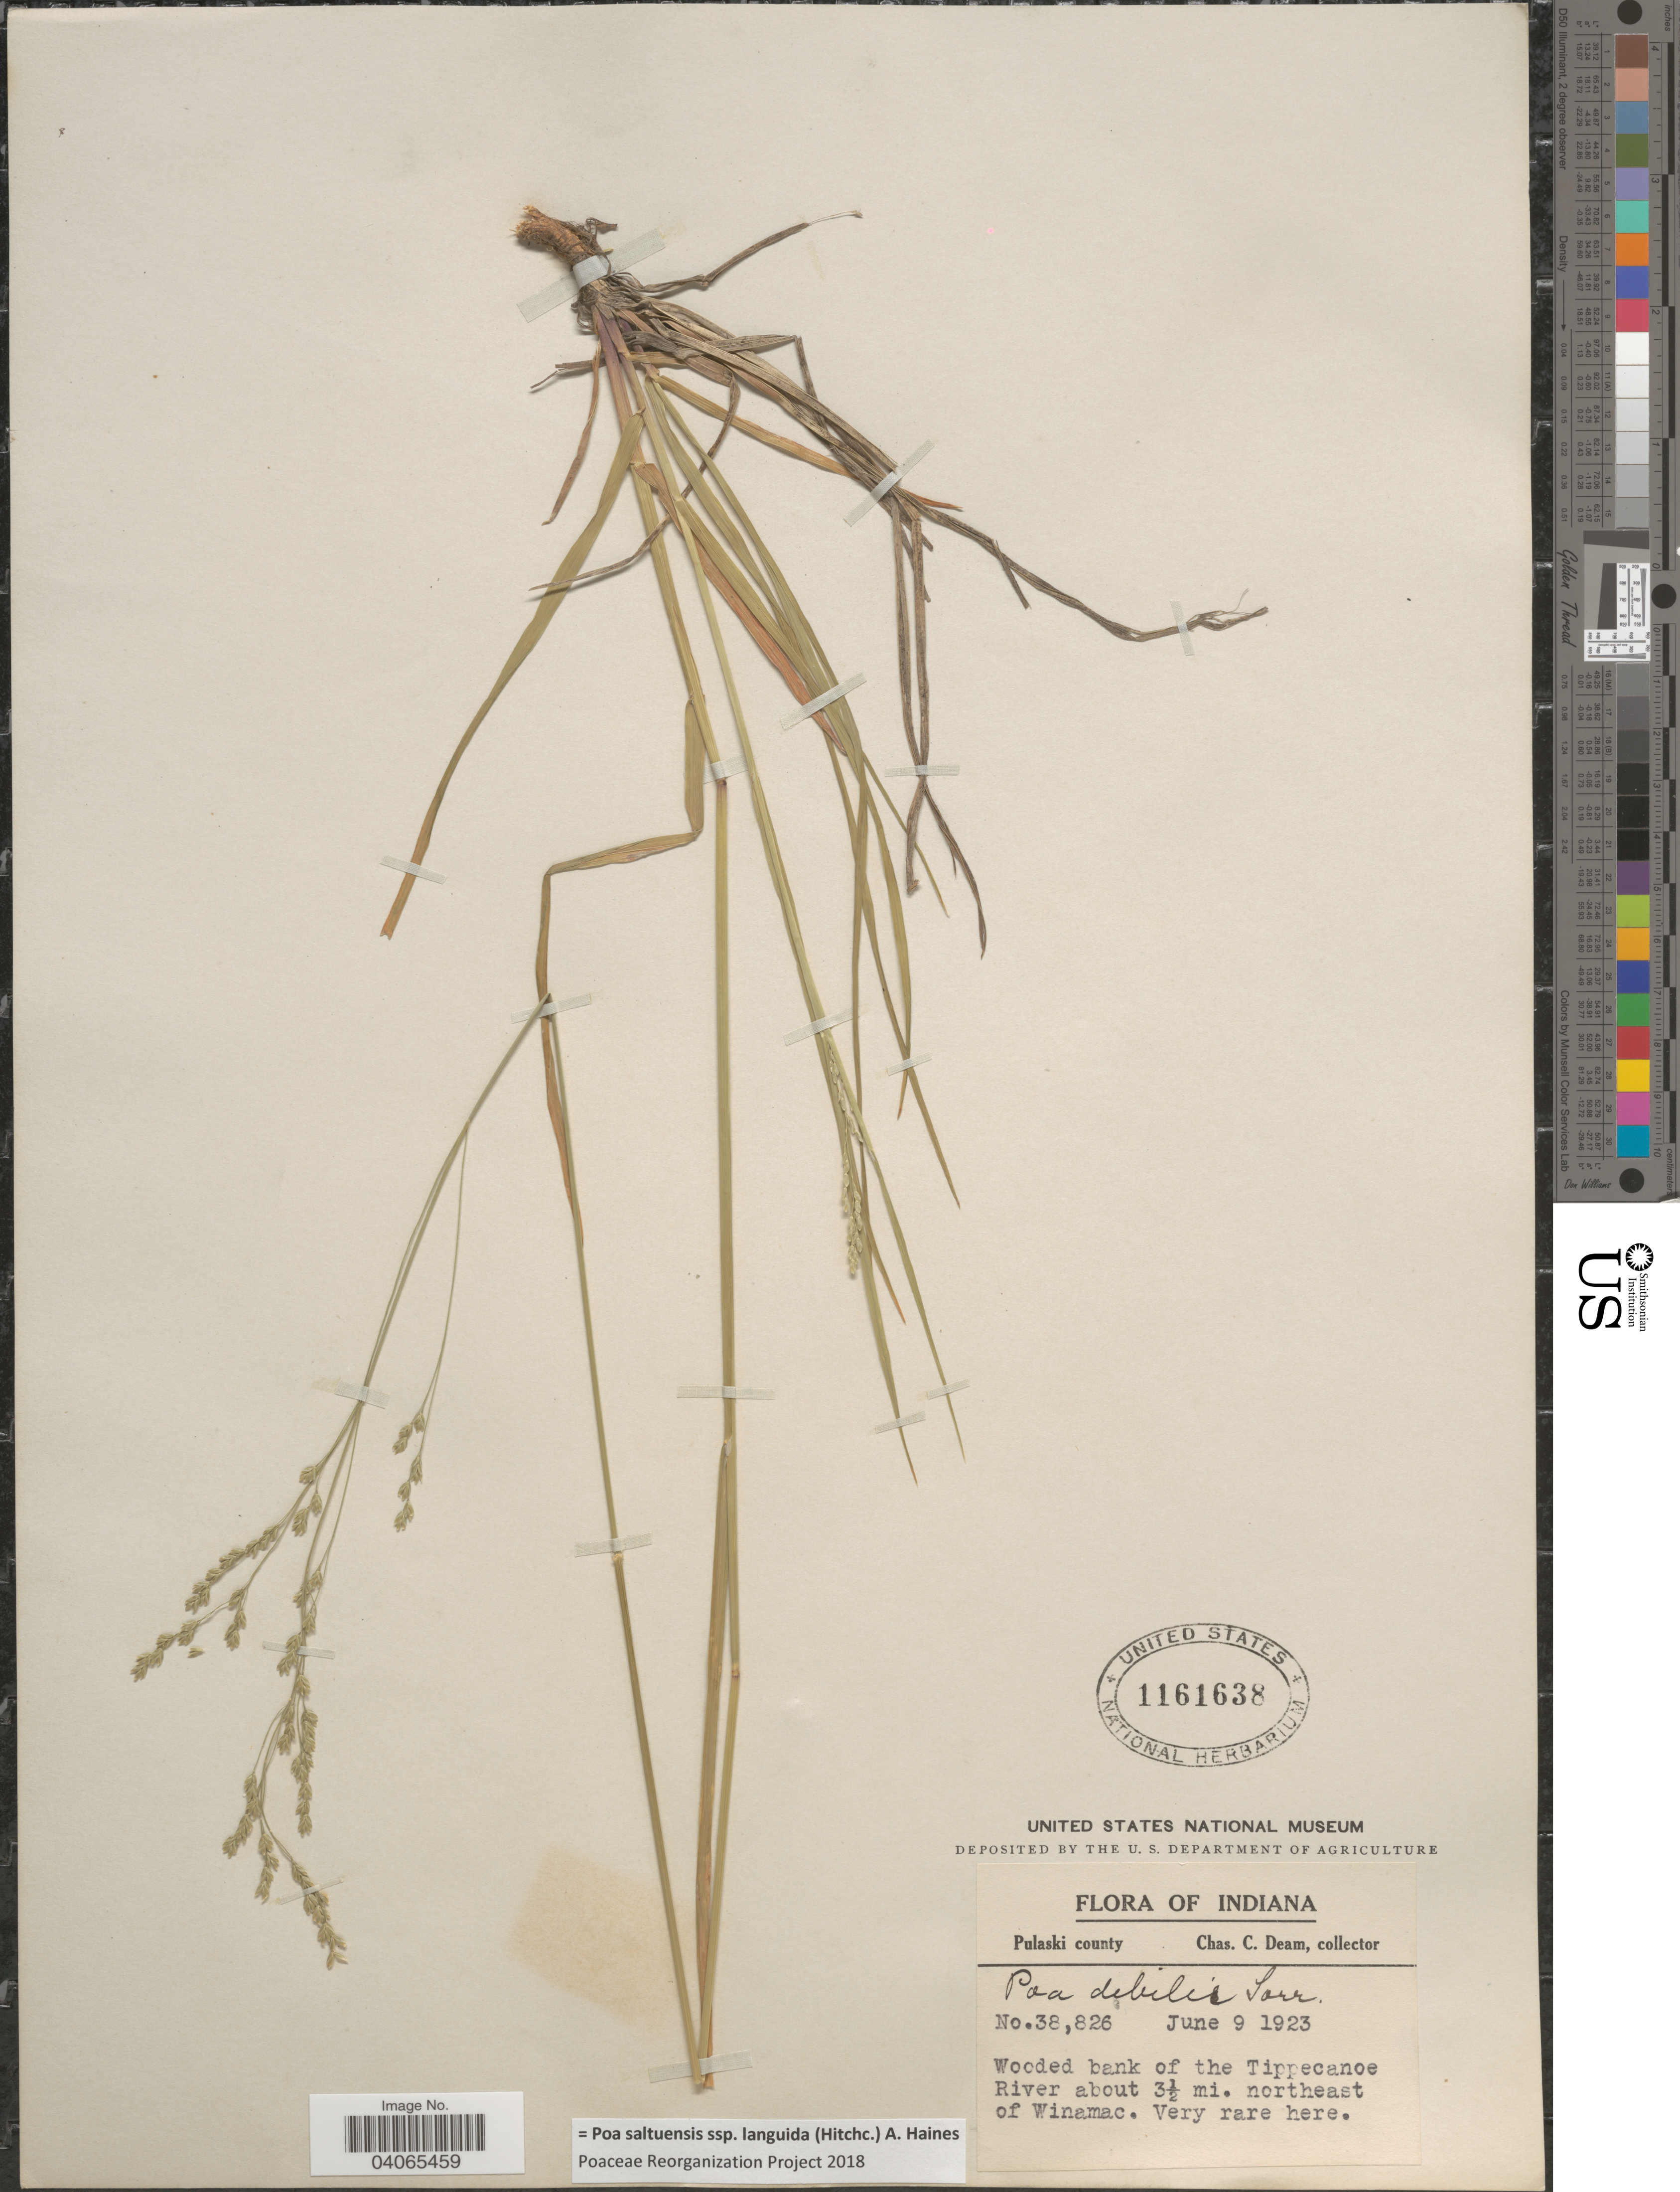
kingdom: Plantae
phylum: Tracheophyta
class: Liliopsida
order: Poales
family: Poaceae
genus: Poa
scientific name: Poa saltuensis subsp. languida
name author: (Hitchc.) A. Haines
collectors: C. C. Deam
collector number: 38826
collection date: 1923-06-09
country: United States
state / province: Indiana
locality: Pulaski county. Wooded bank of the Tippecanoe River about 3½ mi. northeast of Winamac.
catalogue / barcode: US 1161638